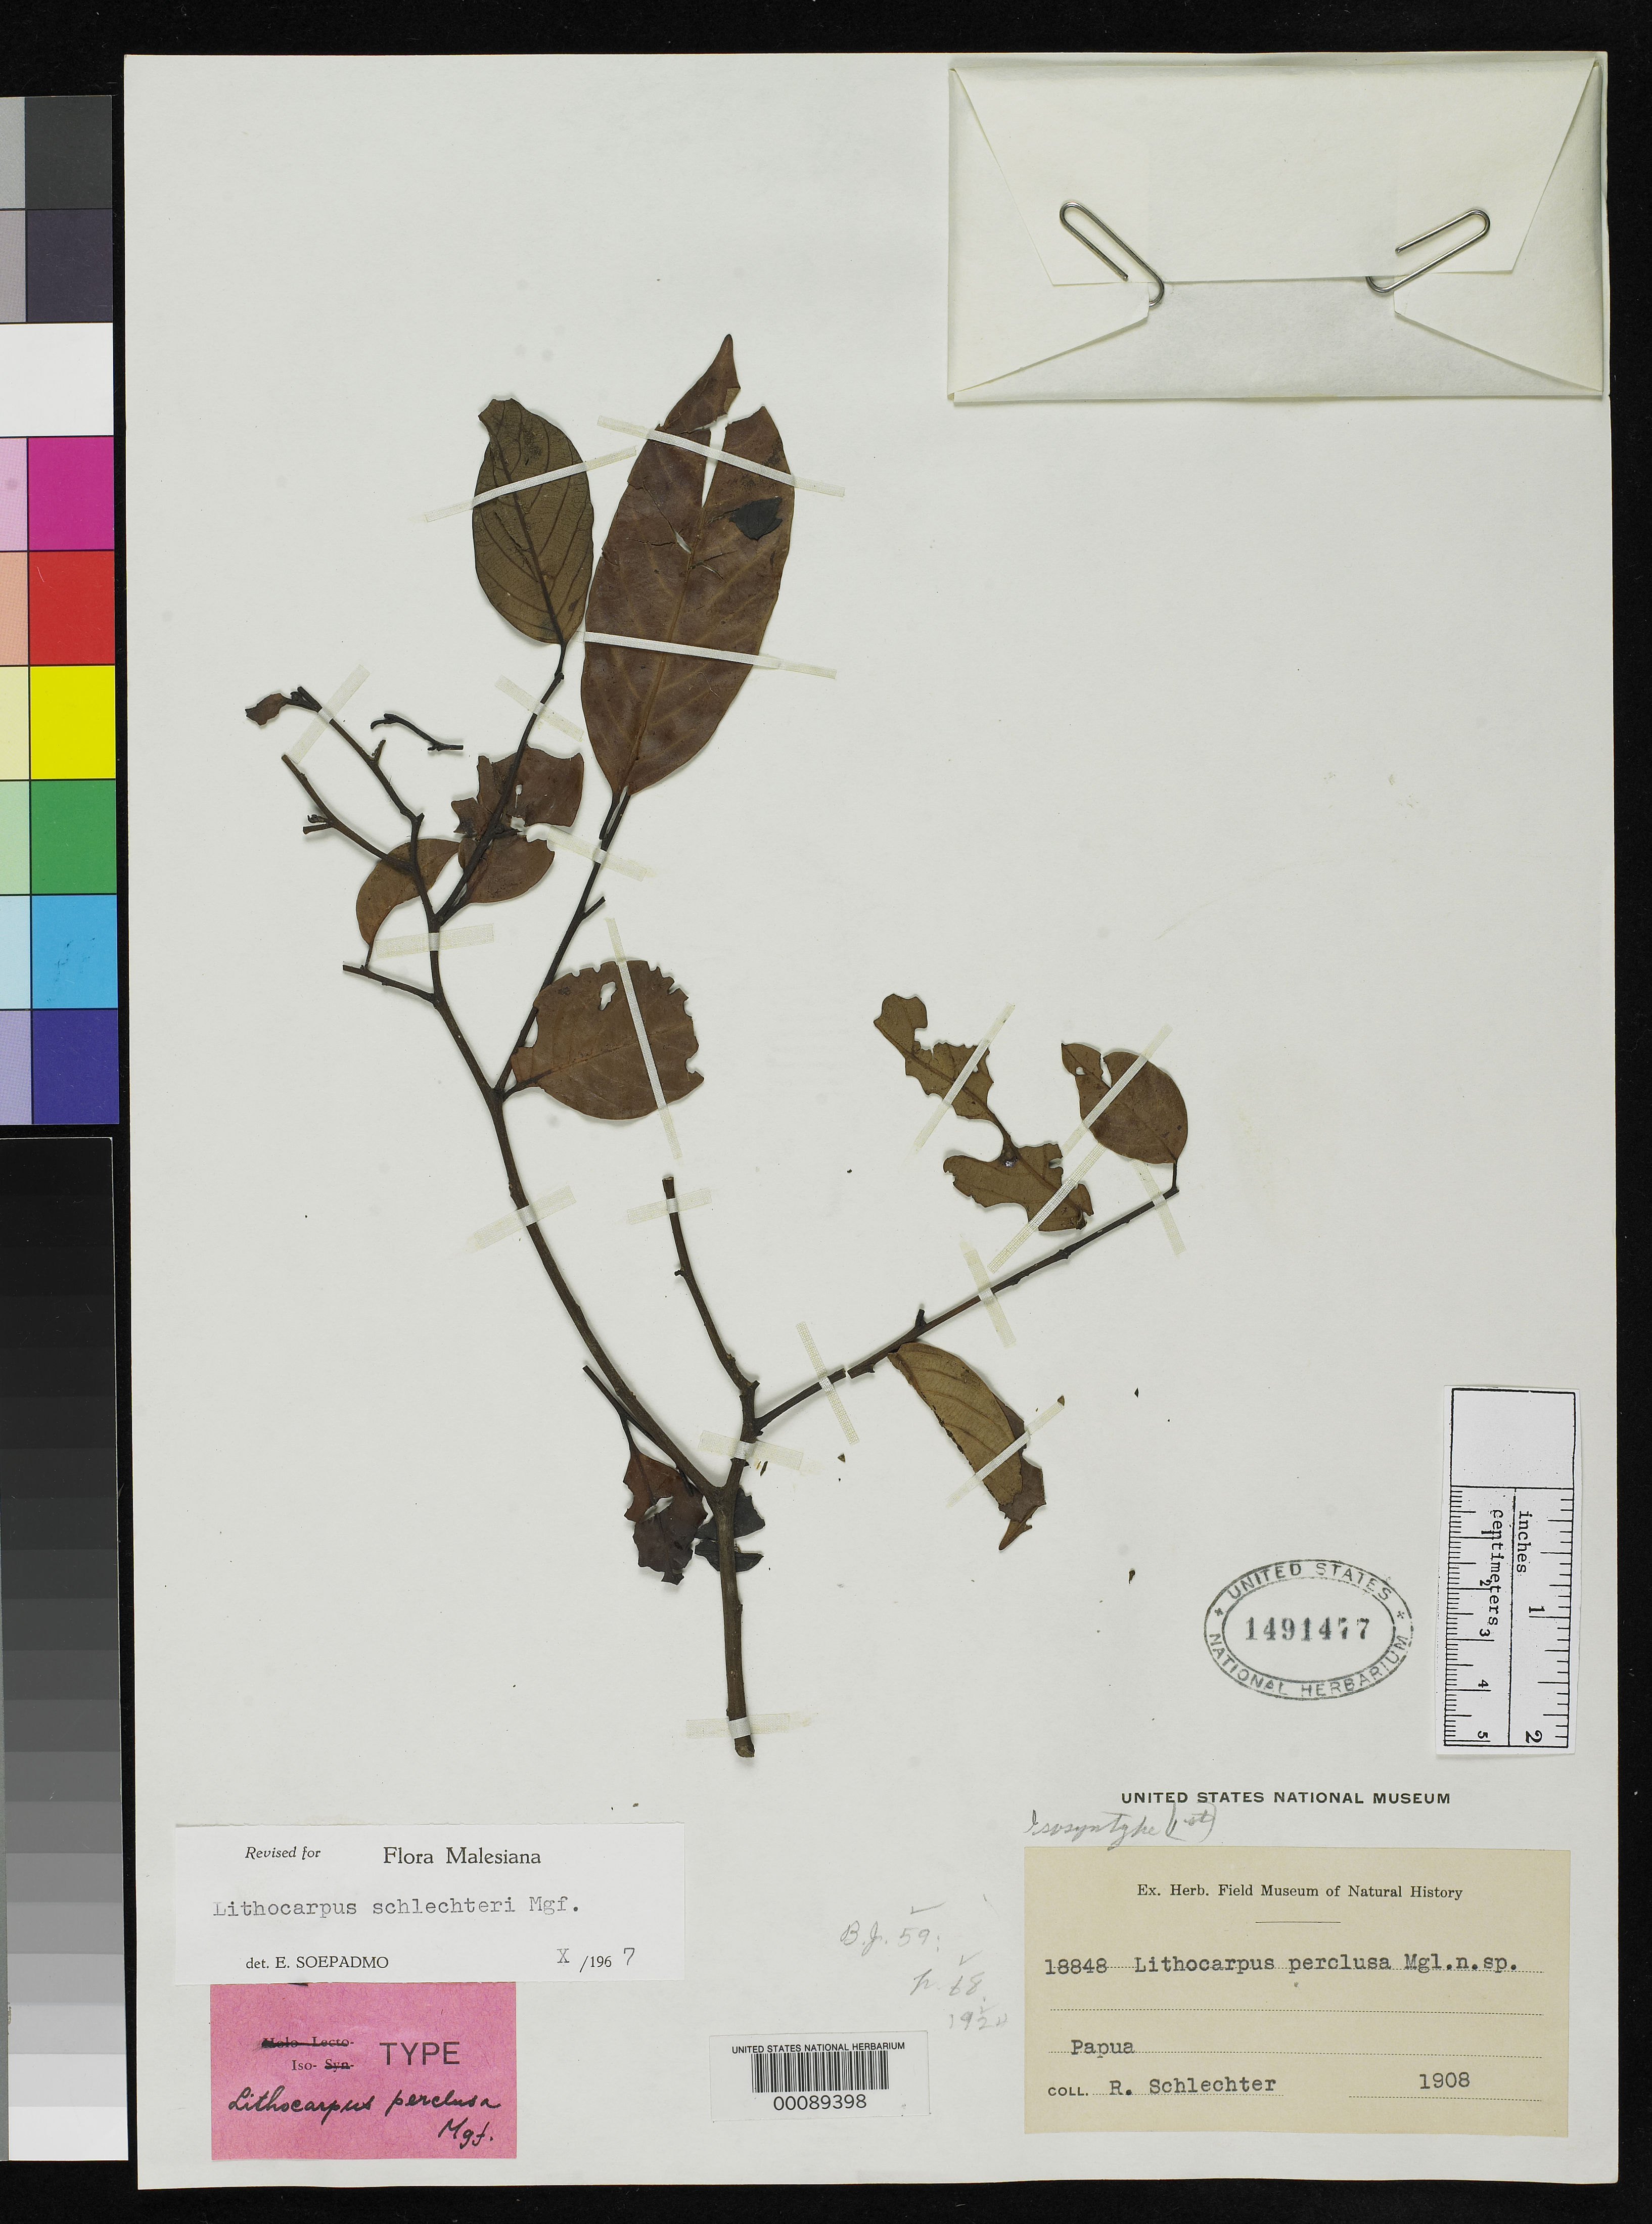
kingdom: Plantae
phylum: Tracheophyta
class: Magnoliopsida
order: Fagales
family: Fagaceae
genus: Lithocarpus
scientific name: Lithocarpus perclusus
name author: Markgr.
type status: Type Collection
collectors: F. R. R. Schlechter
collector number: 18848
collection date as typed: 1908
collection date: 1908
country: Papua New Guinea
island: New Guinea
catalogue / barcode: US 1491477